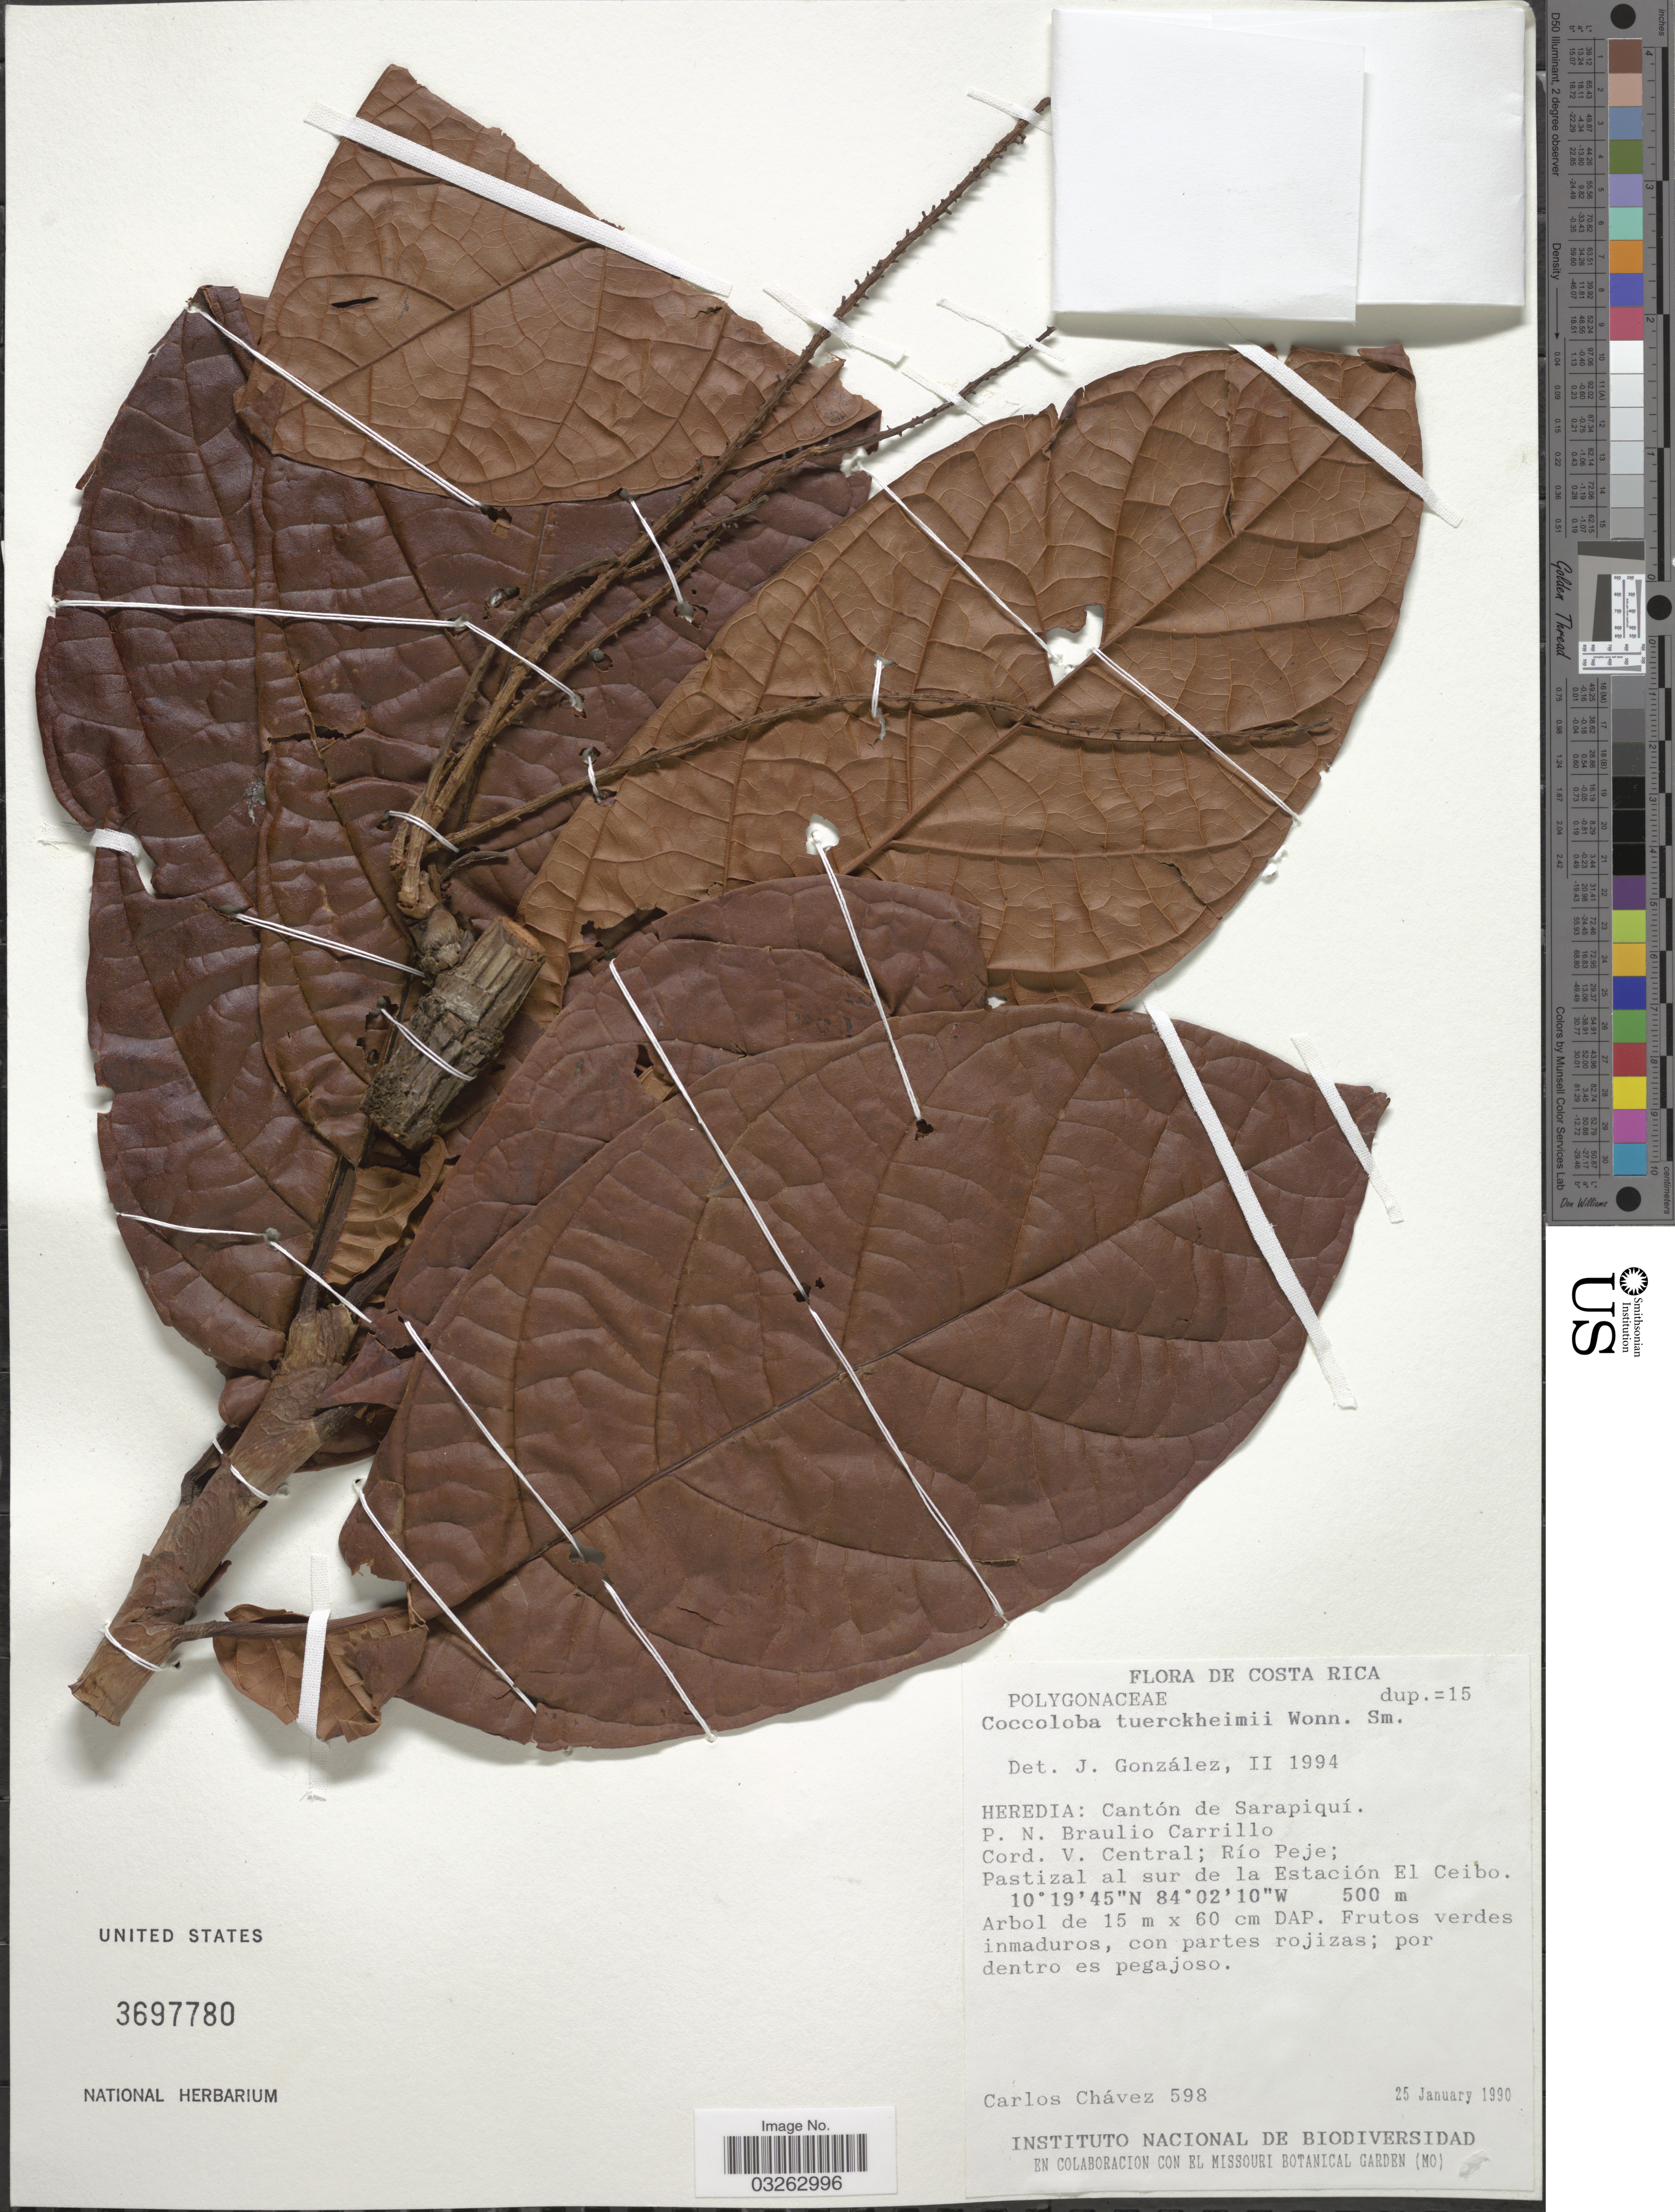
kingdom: Plantae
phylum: Tracheophyta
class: Magnoliopsida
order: Caryophyllales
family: Polygonaceae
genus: Coccoloba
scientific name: Coccoloba tuerckheimii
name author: Donn. Sm.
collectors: C. Chávez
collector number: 598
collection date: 1990-01-25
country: Costa Rica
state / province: Heredia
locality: Cantón de Sarapiquí. P.N. Braulio Carrillo. Cord. V. Central; Río Peje; Pastizal al sur de la Estación El Ceibo.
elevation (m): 500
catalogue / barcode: US 3697780